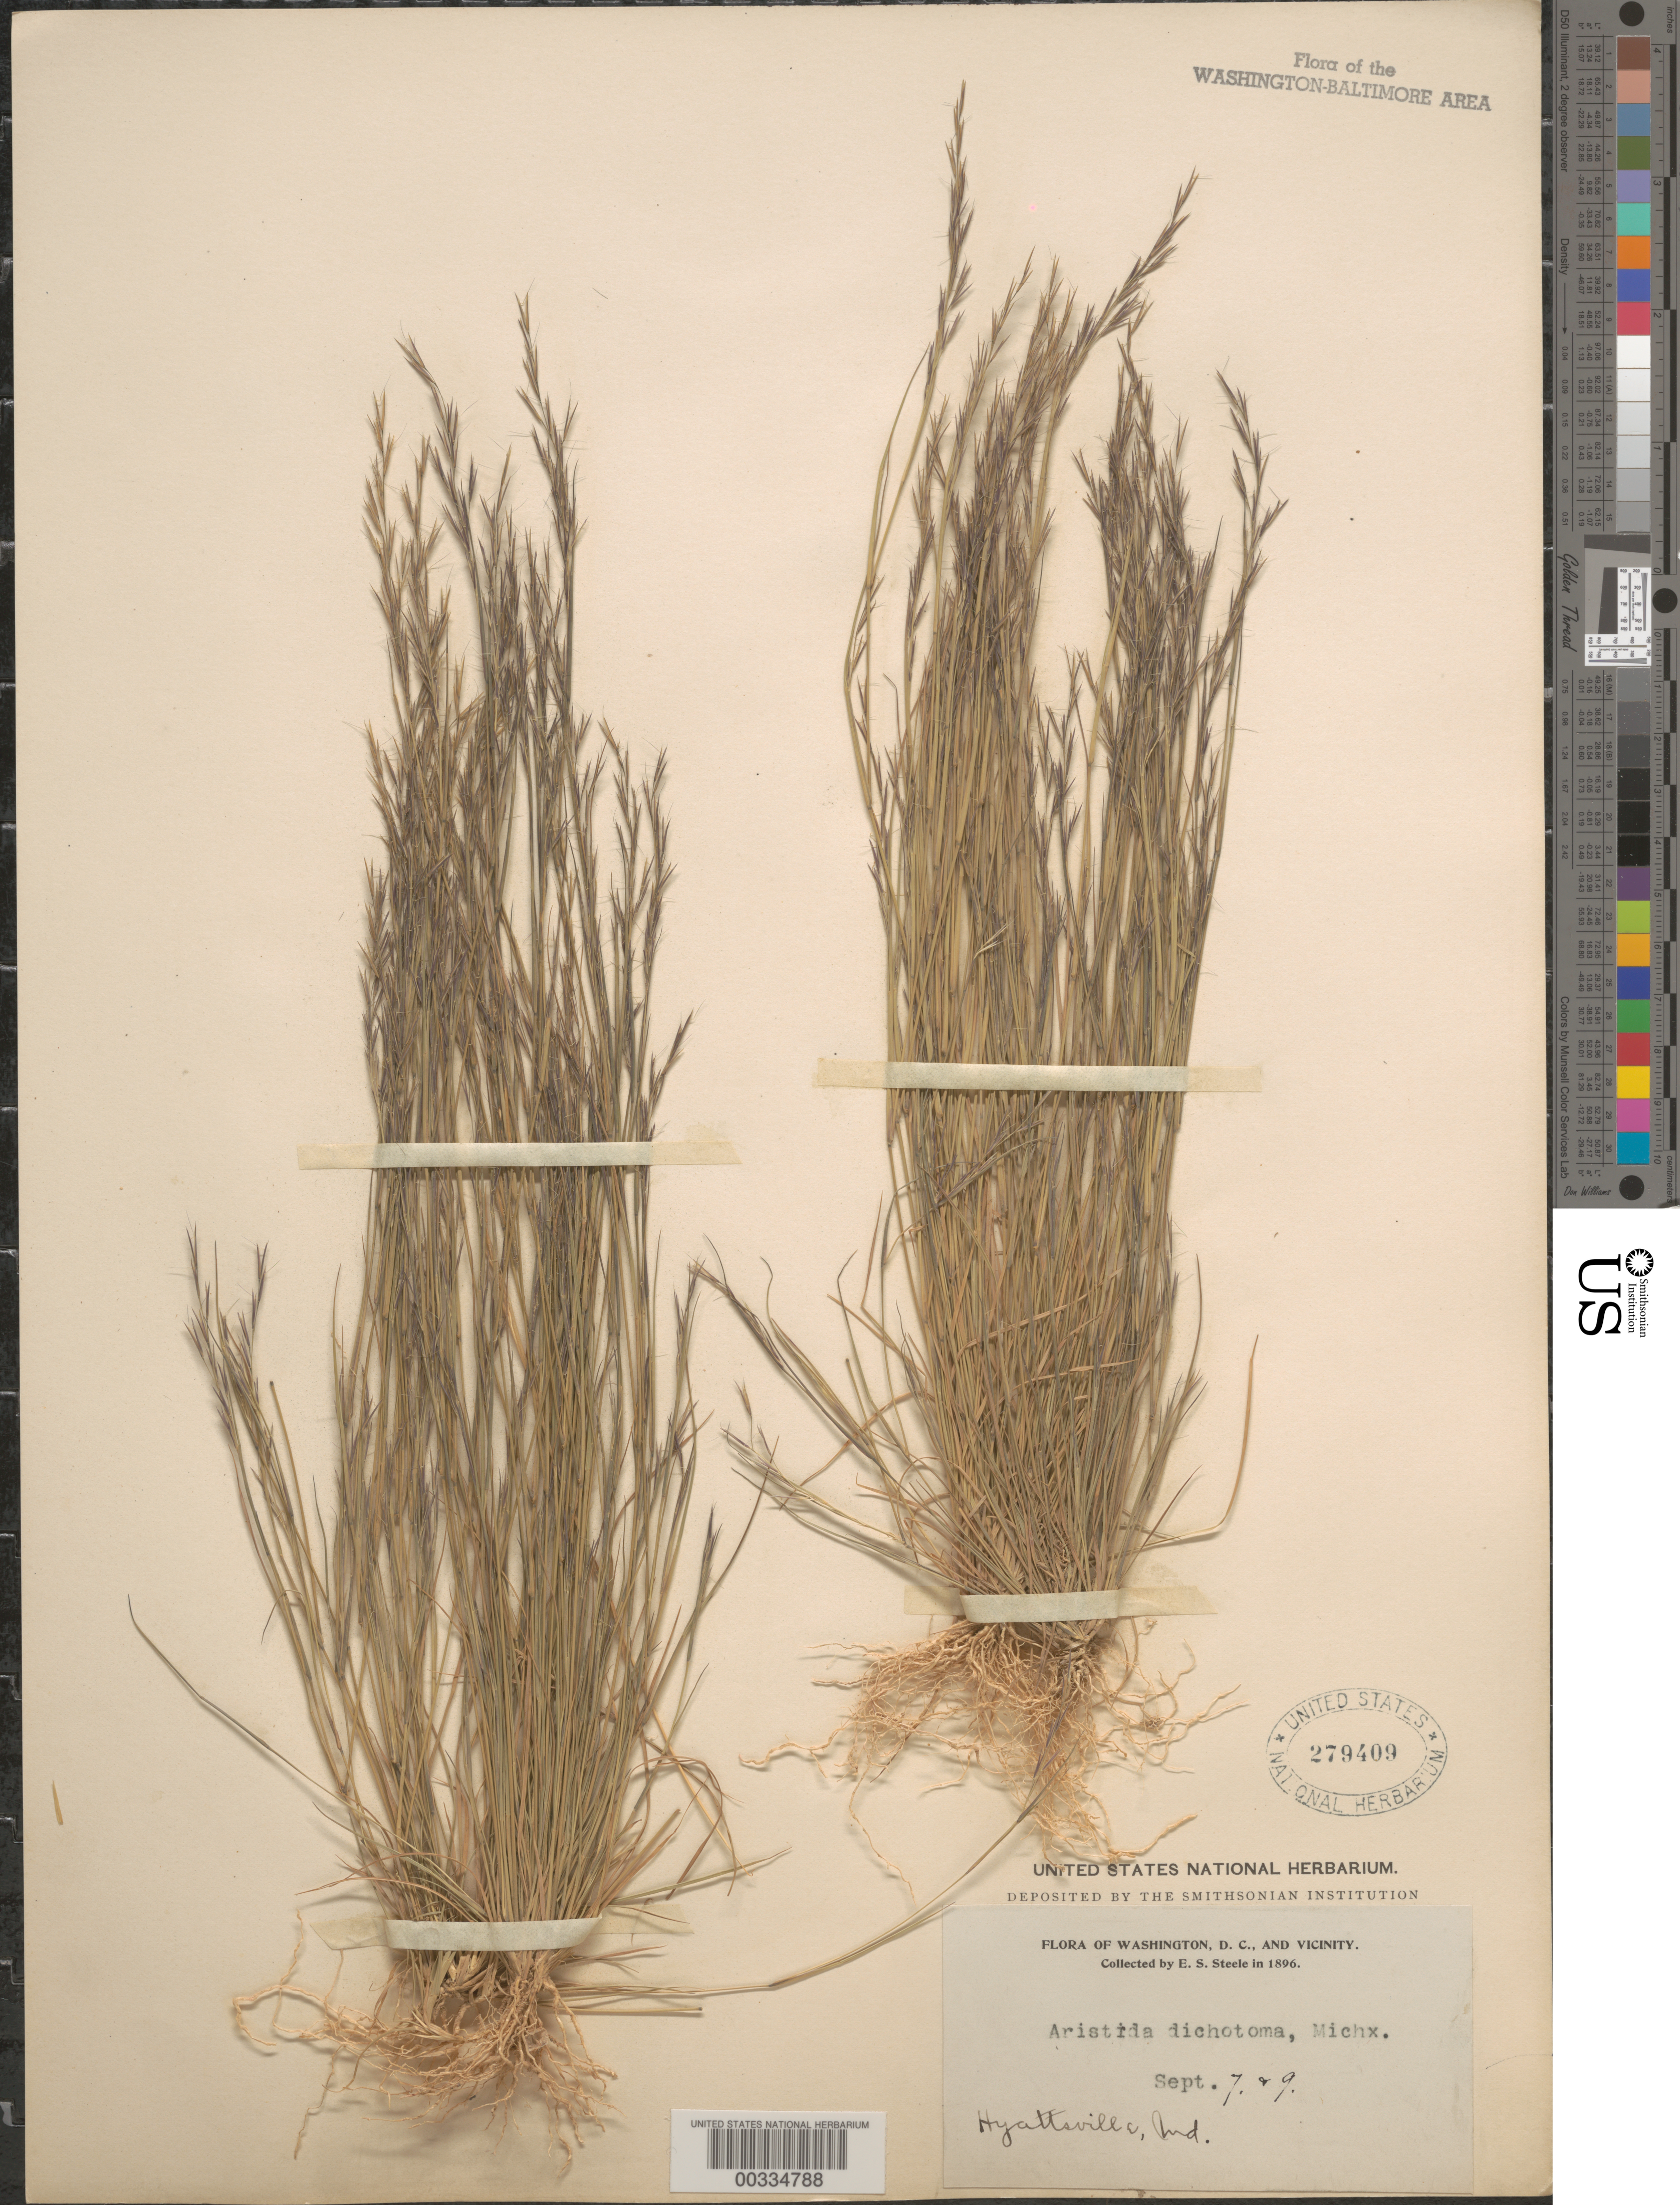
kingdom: Plantae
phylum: Tracheophyta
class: Liliopsida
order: Poales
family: Poaceae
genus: Aristida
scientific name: Aristida dichotoma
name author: Michx.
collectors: E. Steele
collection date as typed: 07 Sep 1896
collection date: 1896-09-07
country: United States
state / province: Maryland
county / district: Prince George's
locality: Hyattsville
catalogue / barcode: US 279409